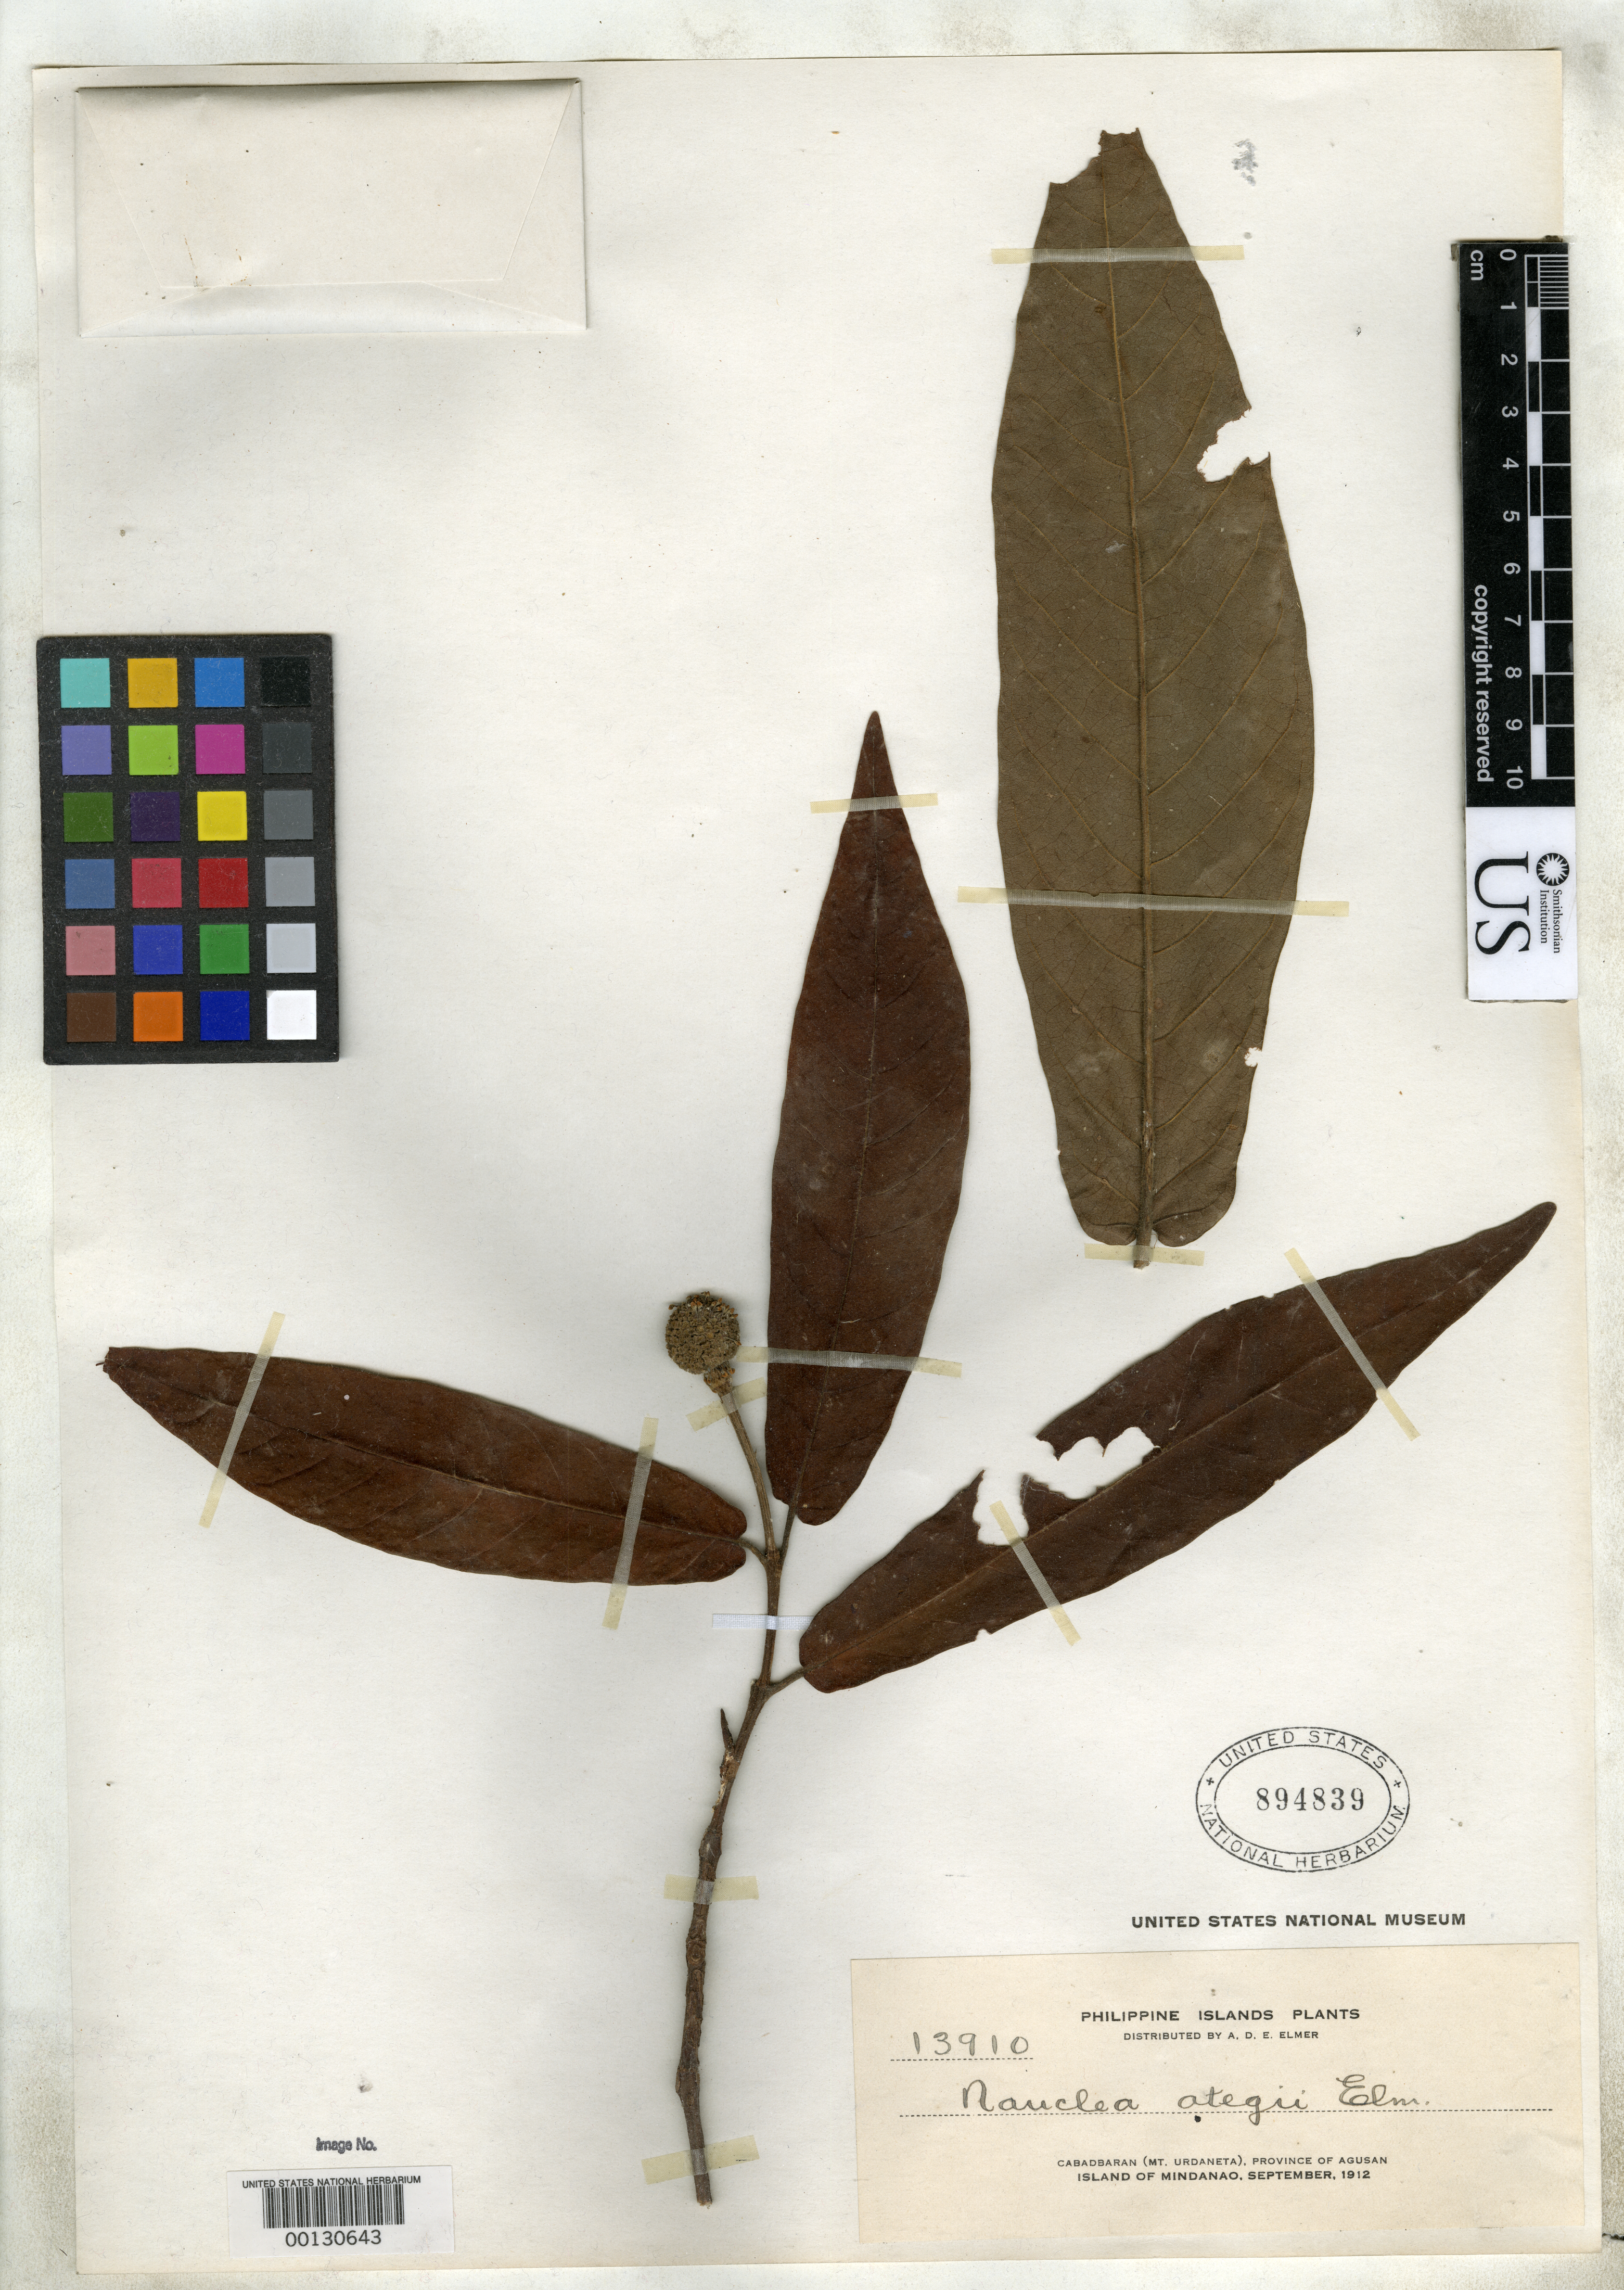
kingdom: Plantae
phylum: Tracheophyta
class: Magnoliopsida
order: Gentianales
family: Rubiaceae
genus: Nauclea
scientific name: Nauclea ategii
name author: Elmer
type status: Isotype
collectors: A. D. E. Elmer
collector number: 13910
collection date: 1912-07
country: Philippines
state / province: Caraga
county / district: Agusan del Norte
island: Mindanao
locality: Cabadbaran (Mt. Urdaneta), province of Agusan, Island of Mindanao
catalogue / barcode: US 894839